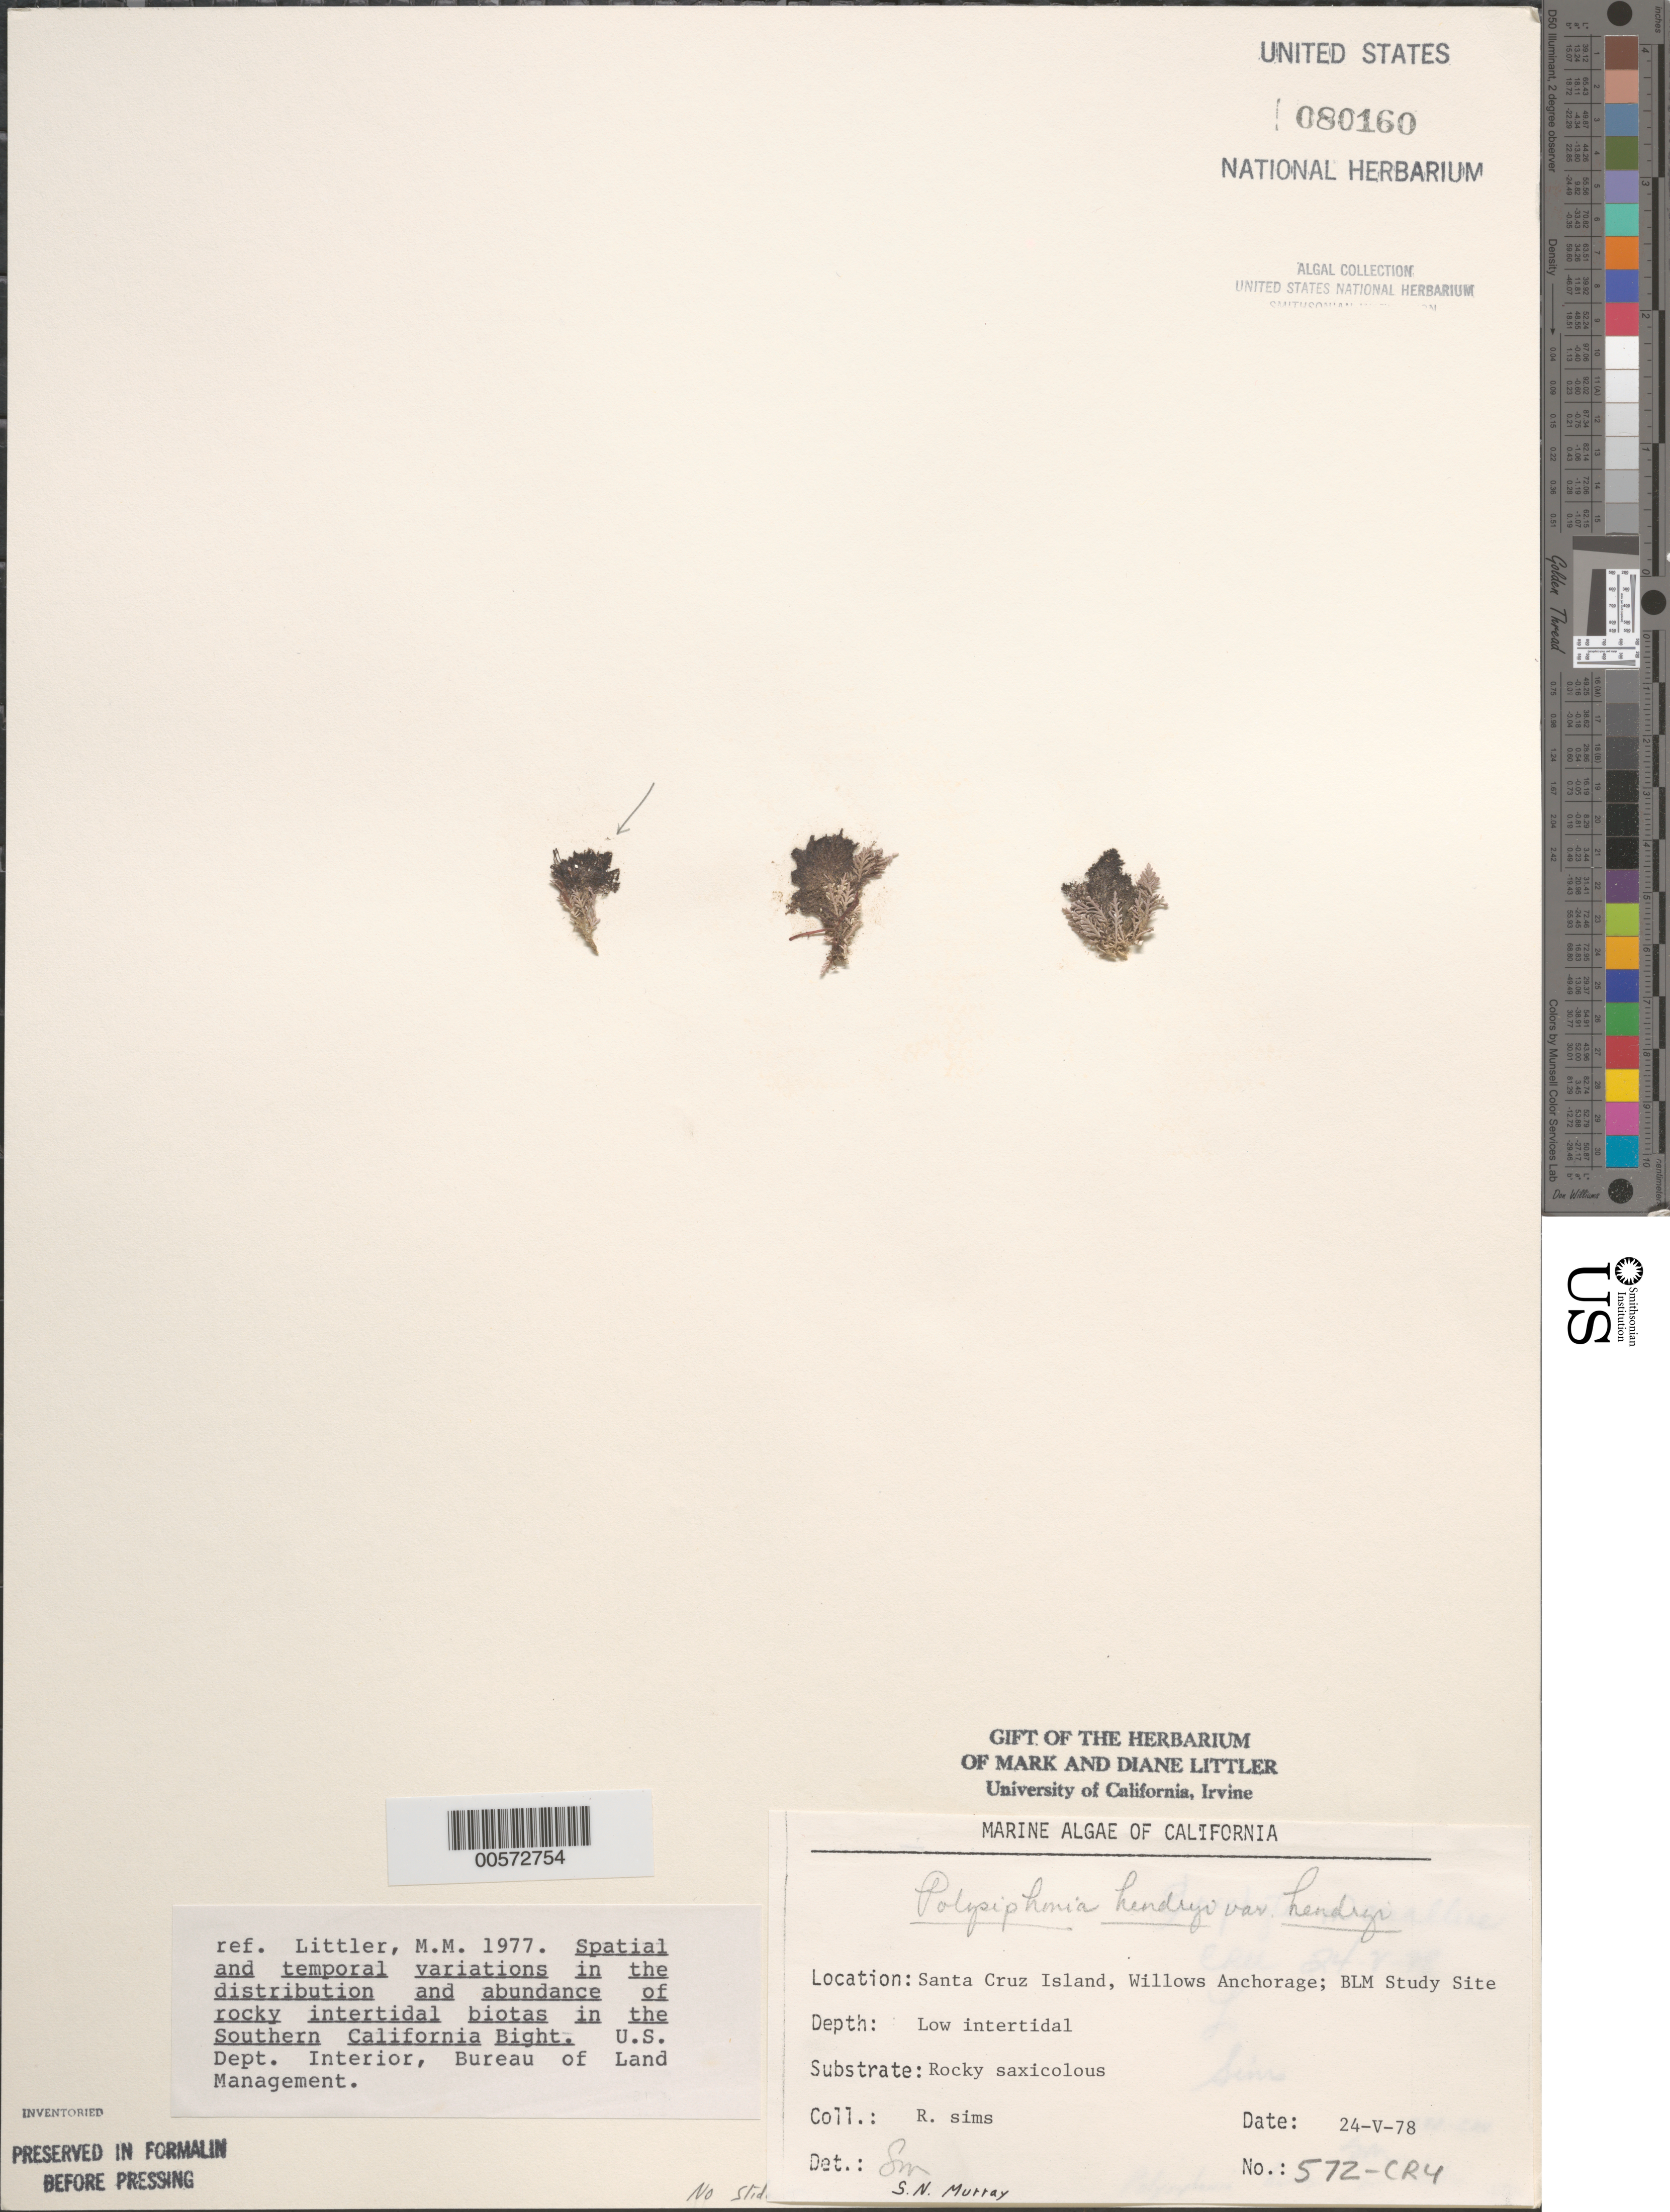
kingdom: Plantae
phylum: Rhodophyta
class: Florideophyceae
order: Ceramiales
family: Rhodomelaceae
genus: Vertebrata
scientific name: Vertebrata hendryi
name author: (N.L. Gardner) Savoie & G.W. Saunders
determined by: Algae name updating Project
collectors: R. H. Sims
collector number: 572-cru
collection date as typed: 24 May 1978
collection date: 1978-05-24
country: United States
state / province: California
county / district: Santa Barbara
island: Santa Cruz Island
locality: Willows Anchorage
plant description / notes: BLM-SOCALBIGHT Rocky Intertidal Survey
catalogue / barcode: US 80160